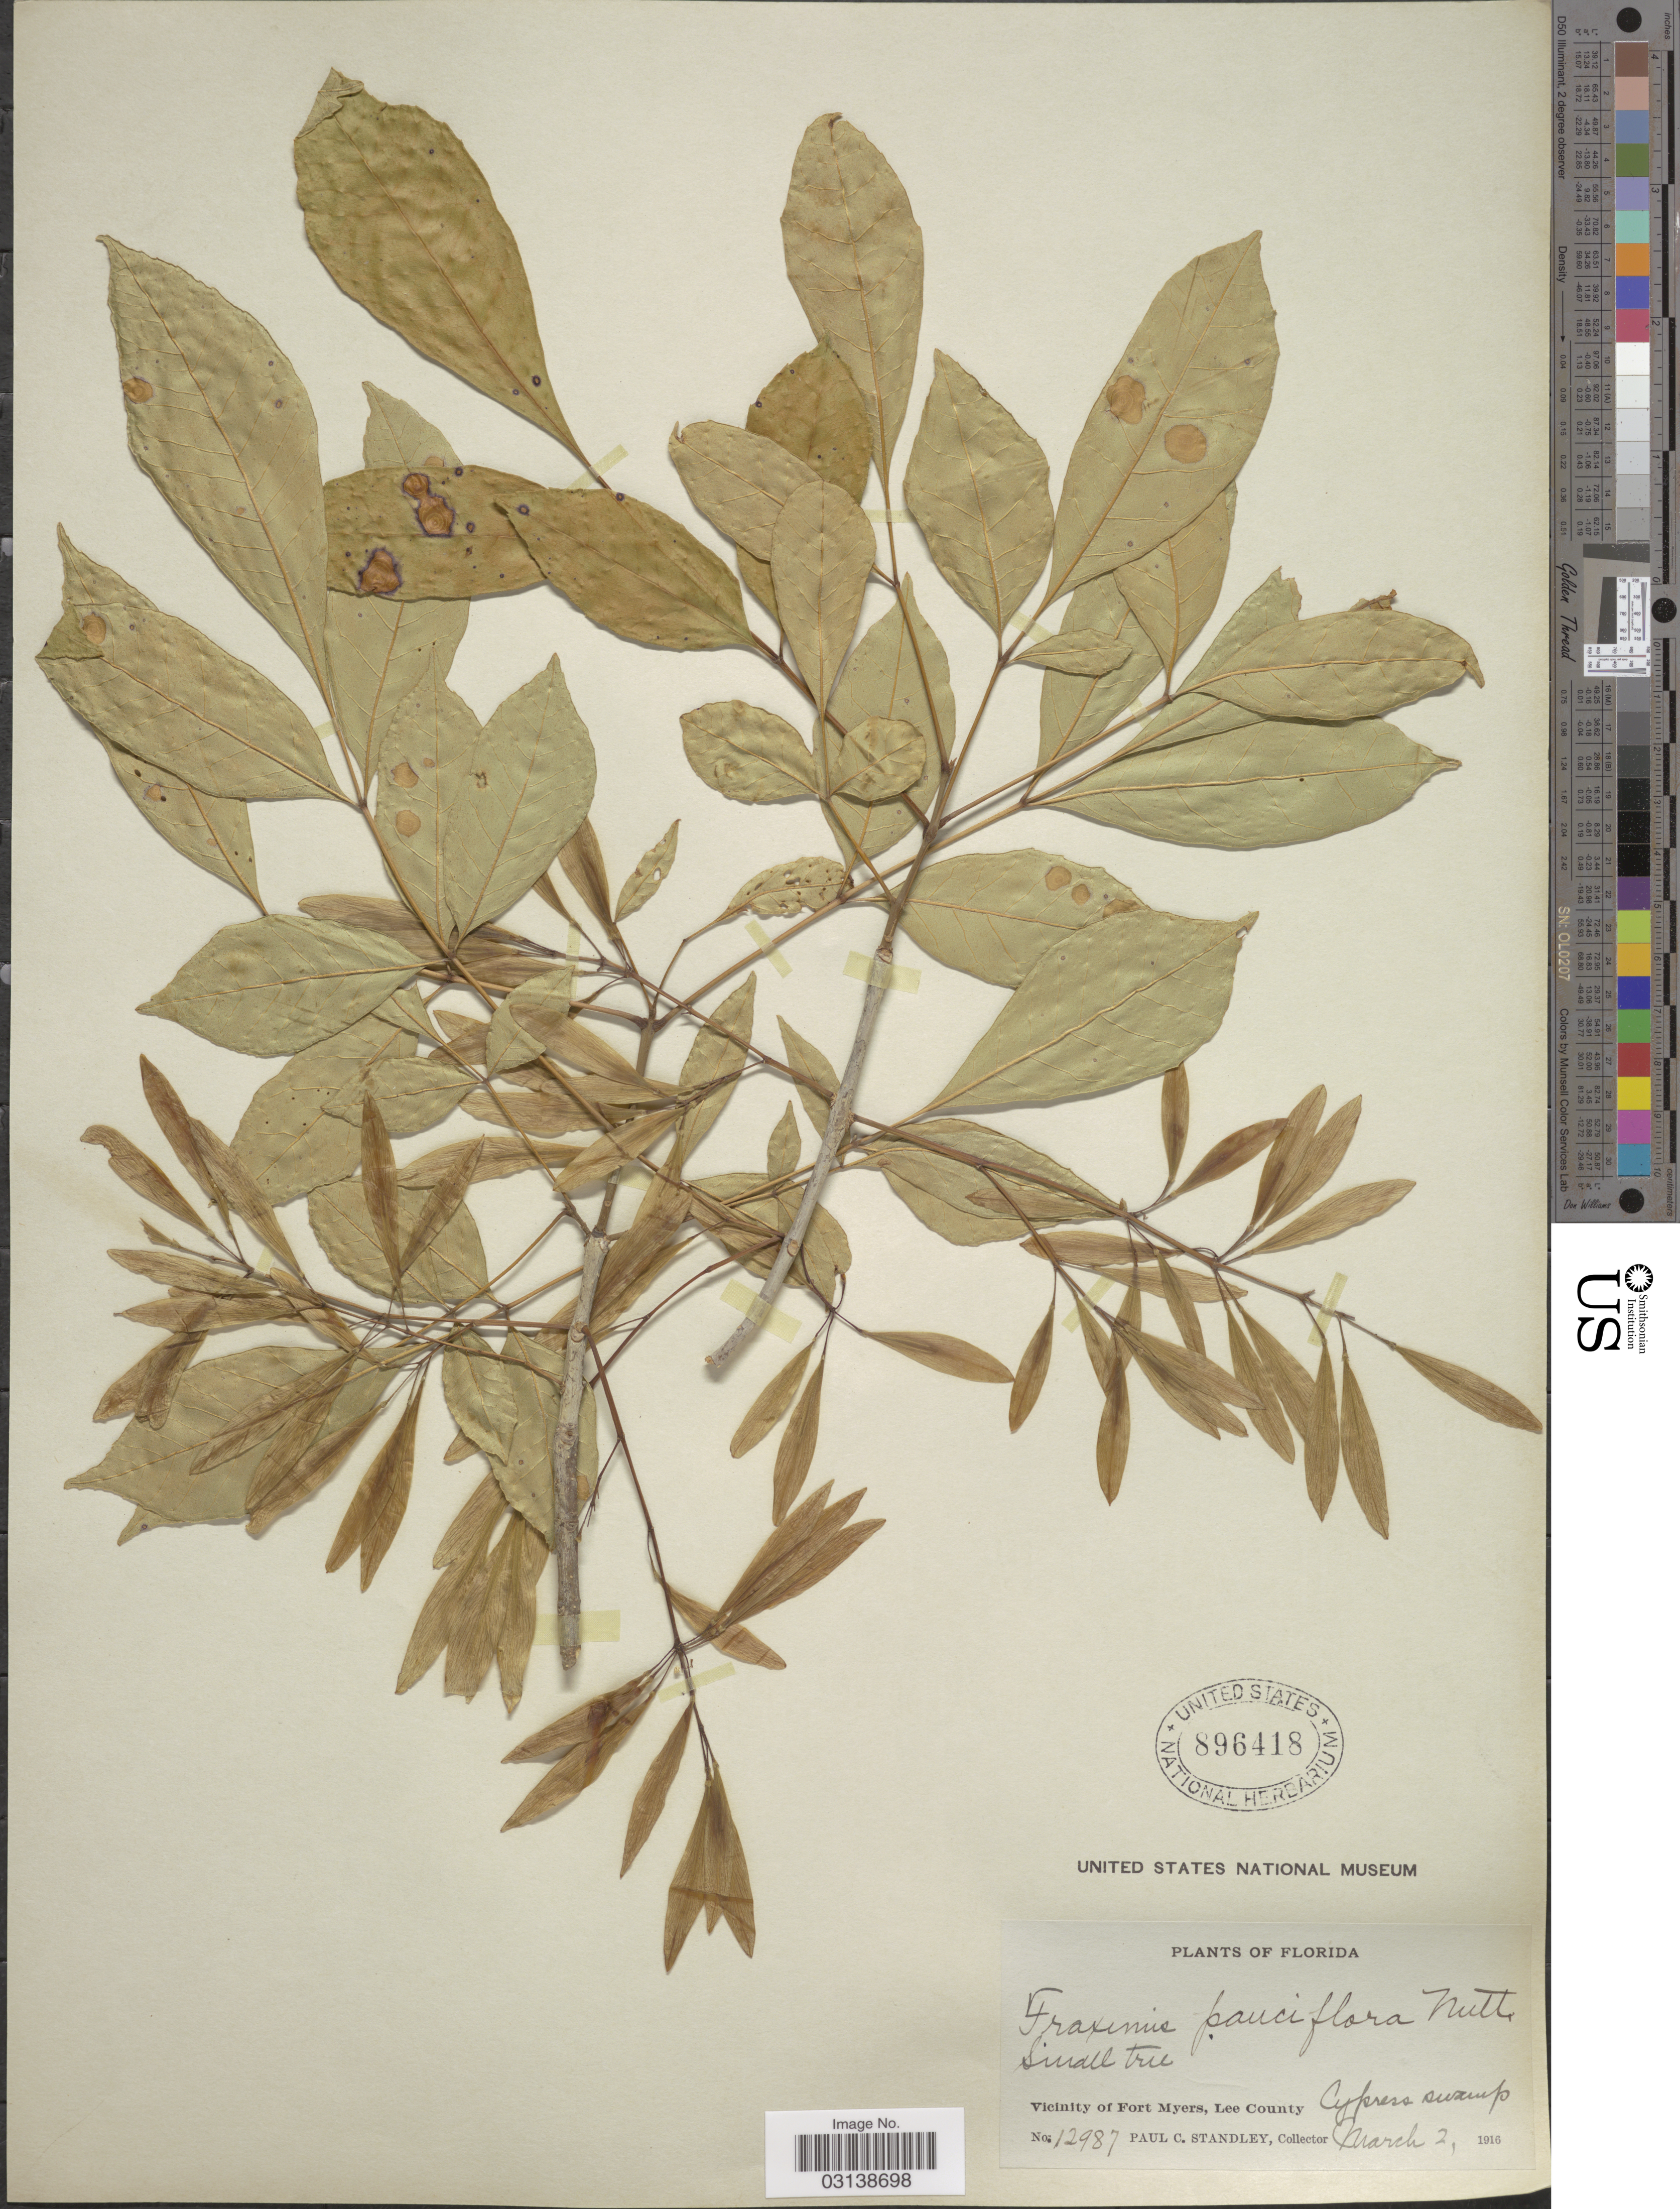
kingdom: Plantae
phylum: Tracheophyta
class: Magnoliopsida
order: Lamiales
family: Oleaceae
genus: Fraxinus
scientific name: Fraxinus caroliniana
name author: Mill.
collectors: P. C. Standley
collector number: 12987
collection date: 1916-03-02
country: United States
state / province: Florida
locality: Vicinity of Fort Myers, Lee County. Cypress swamp.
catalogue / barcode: US 896418